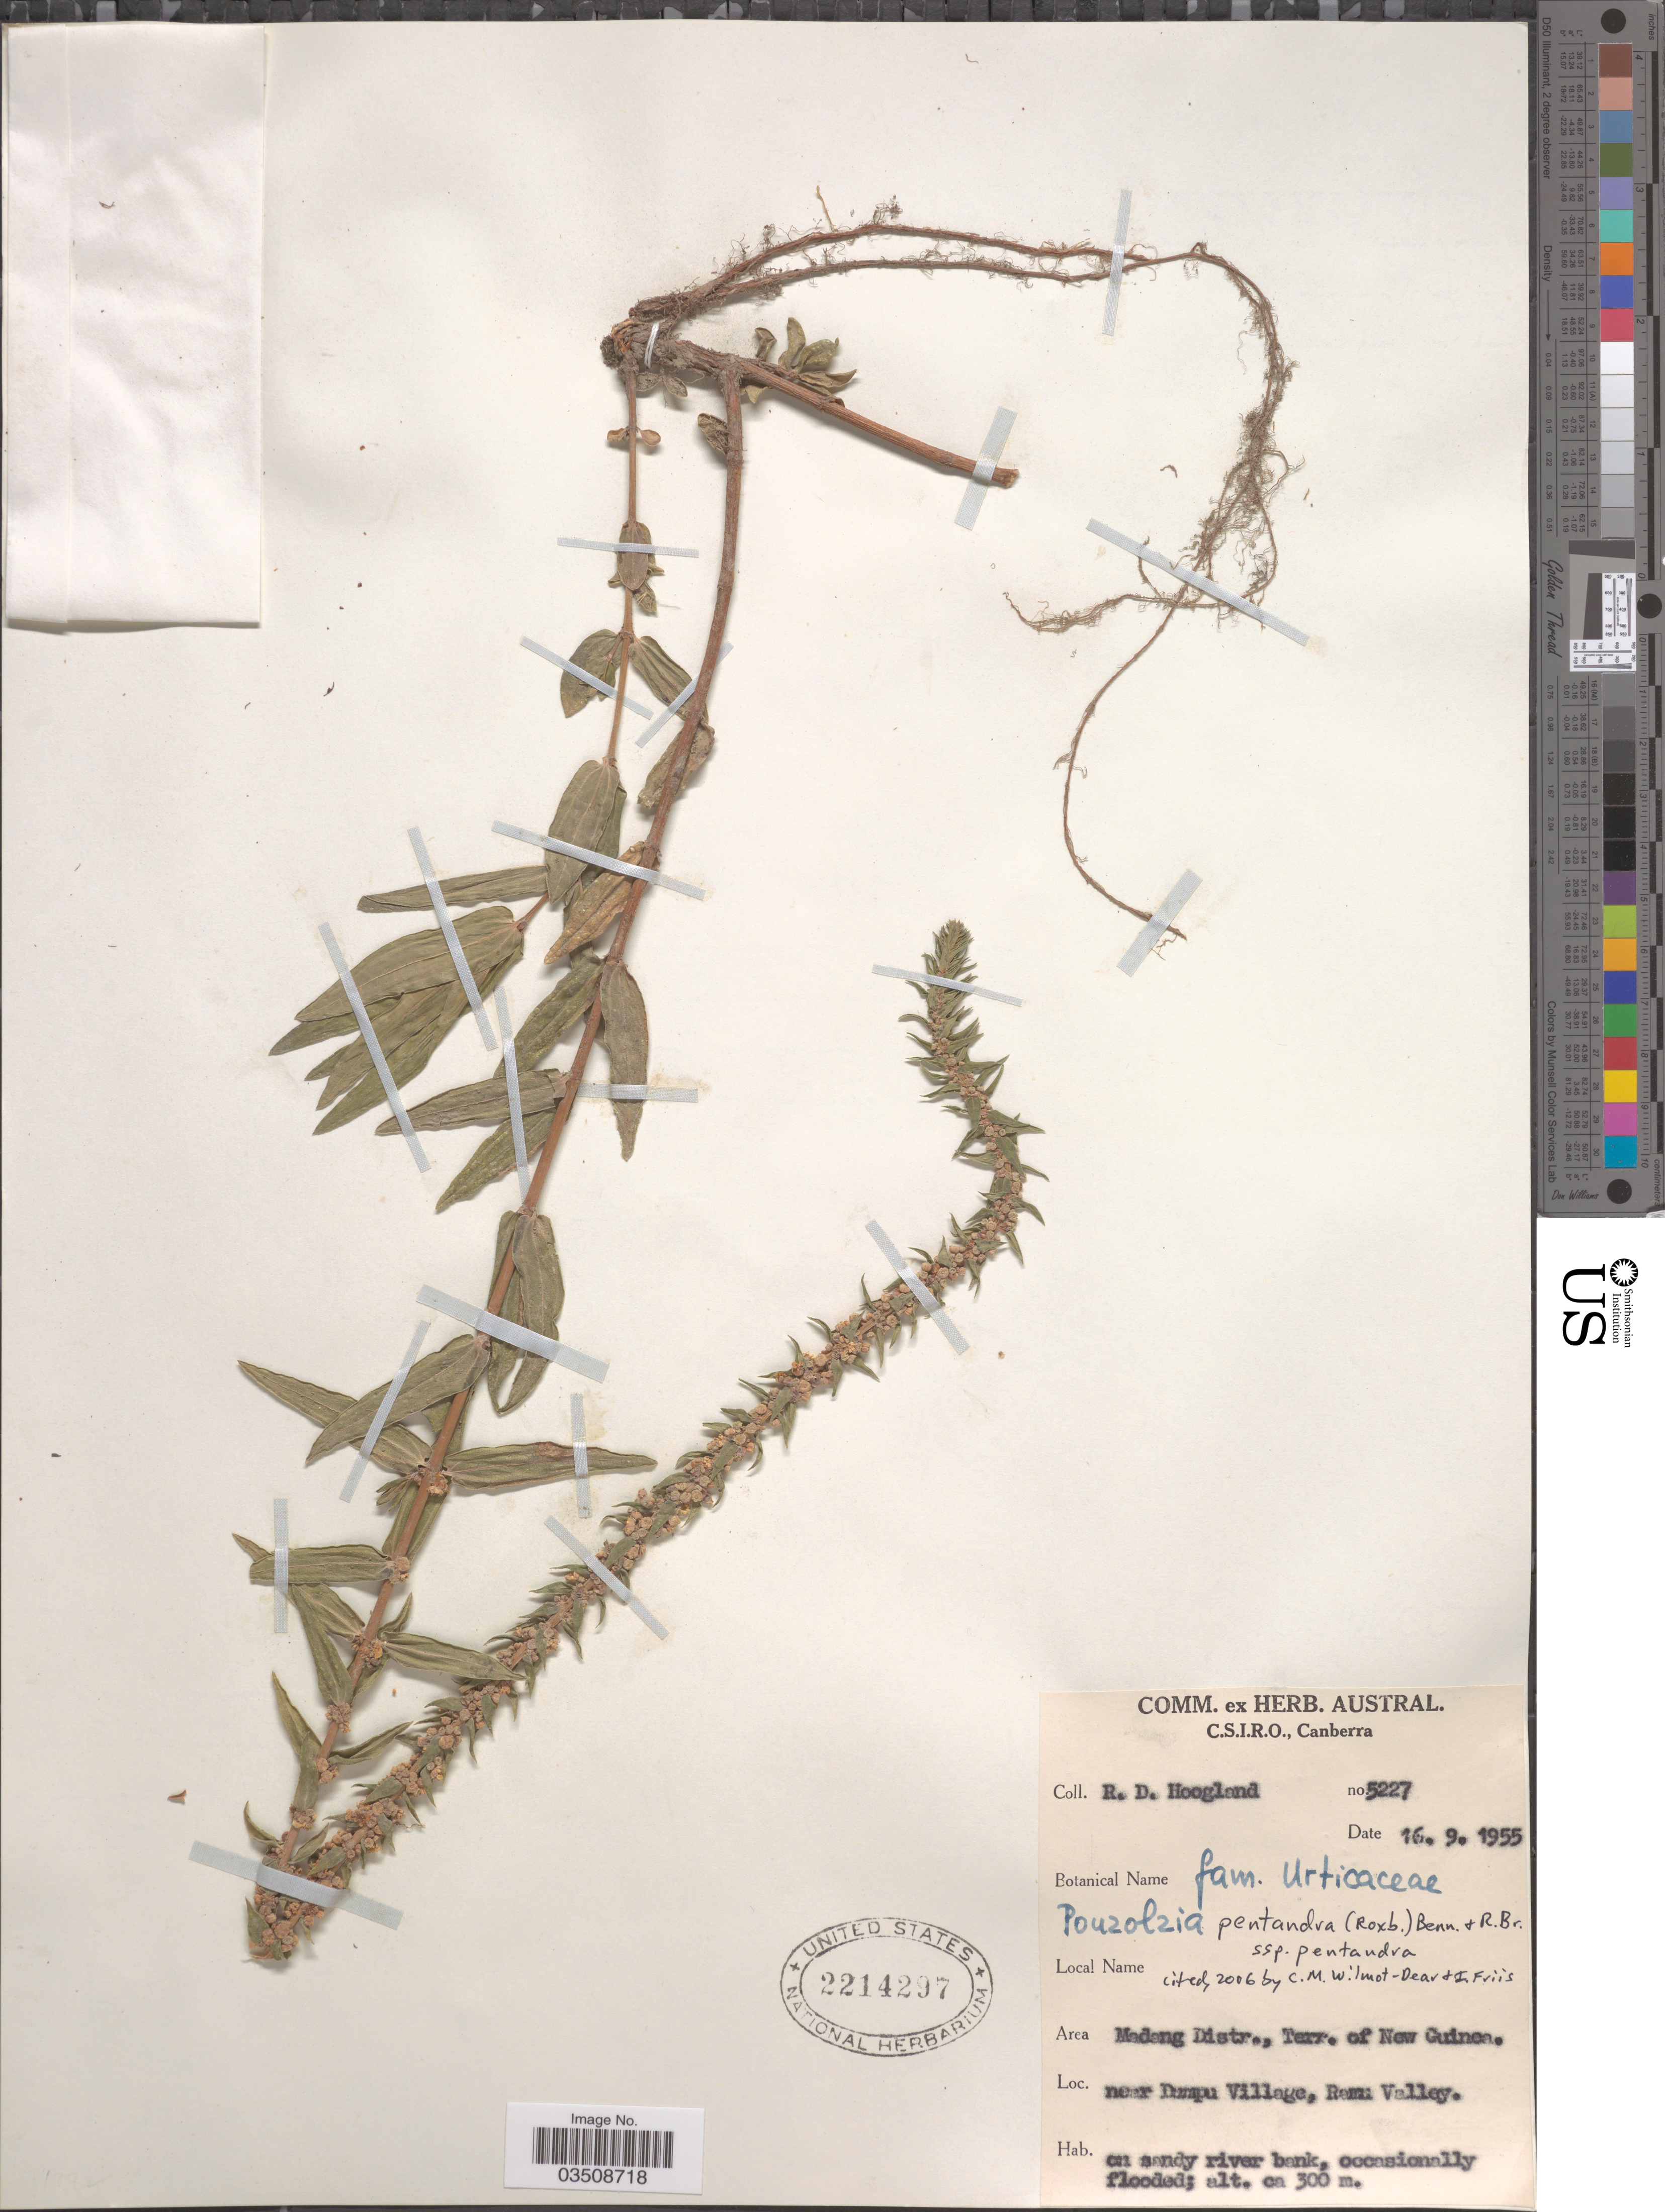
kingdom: Plantae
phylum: Tracheophyta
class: Magnoliopsida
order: Rosales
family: Urticaceae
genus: Gonostegia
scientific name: Gonostegia pentandra var. pentandra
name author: (Roxb.) Miq.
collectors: R. D. Hoogland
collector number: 5227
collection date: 1955-09-16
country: Papua New Guinea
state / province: Madang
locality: Area: Madang Distr., Terr. of New Guinea. Near Dumpu Village, Ramu Valley.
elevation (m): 300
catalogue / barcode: US 2214297